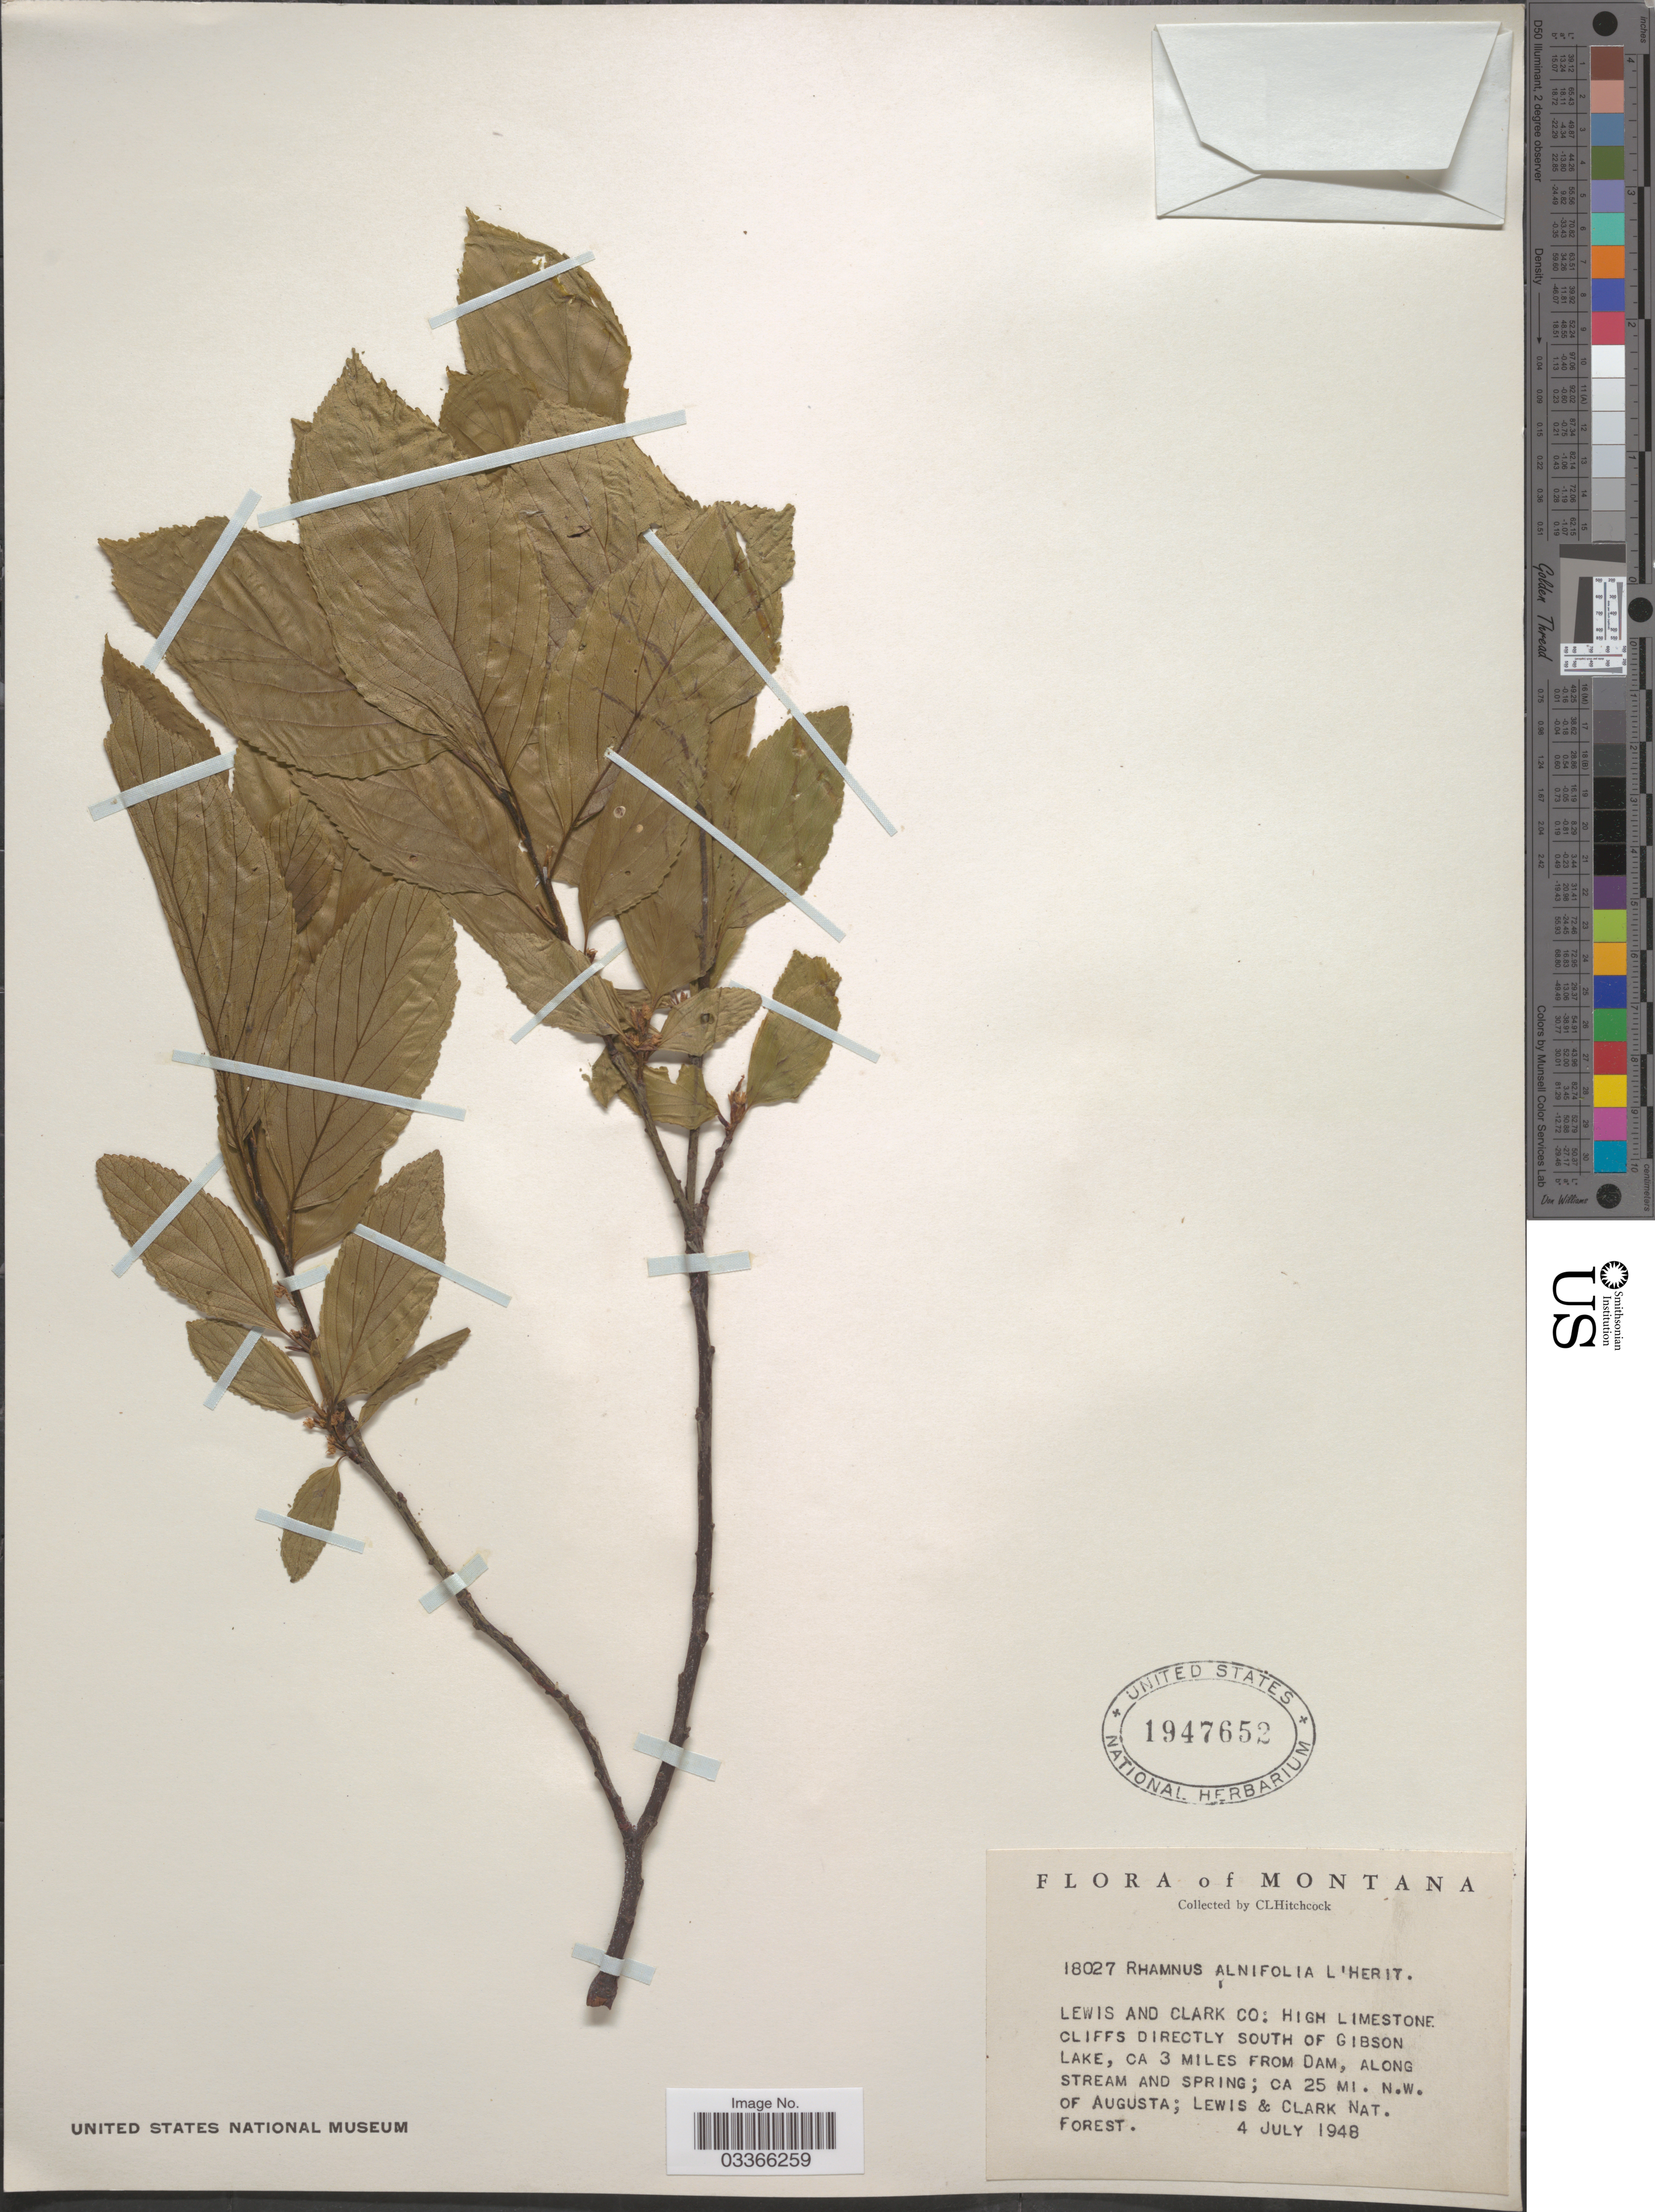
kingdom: Plantae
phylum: Tracheophyta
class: Magnoliopsida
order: Rosales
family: Rhamnaceae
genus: Rhamnus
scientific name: Rhamnus alnifolia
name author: L'Hér.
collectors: C. L. Hitchcock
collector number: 18027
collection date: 1948-07-04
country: United States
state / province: Montana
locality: Lewis and Clark Co: Highway limestone cliffs directly south of Gibson Lake, ca 3 miles from Dam, along stream and spring; ca 25 mi. N.W. of Augusta; Lewis and Clark Nat. Forest.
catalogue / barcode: US 1947652